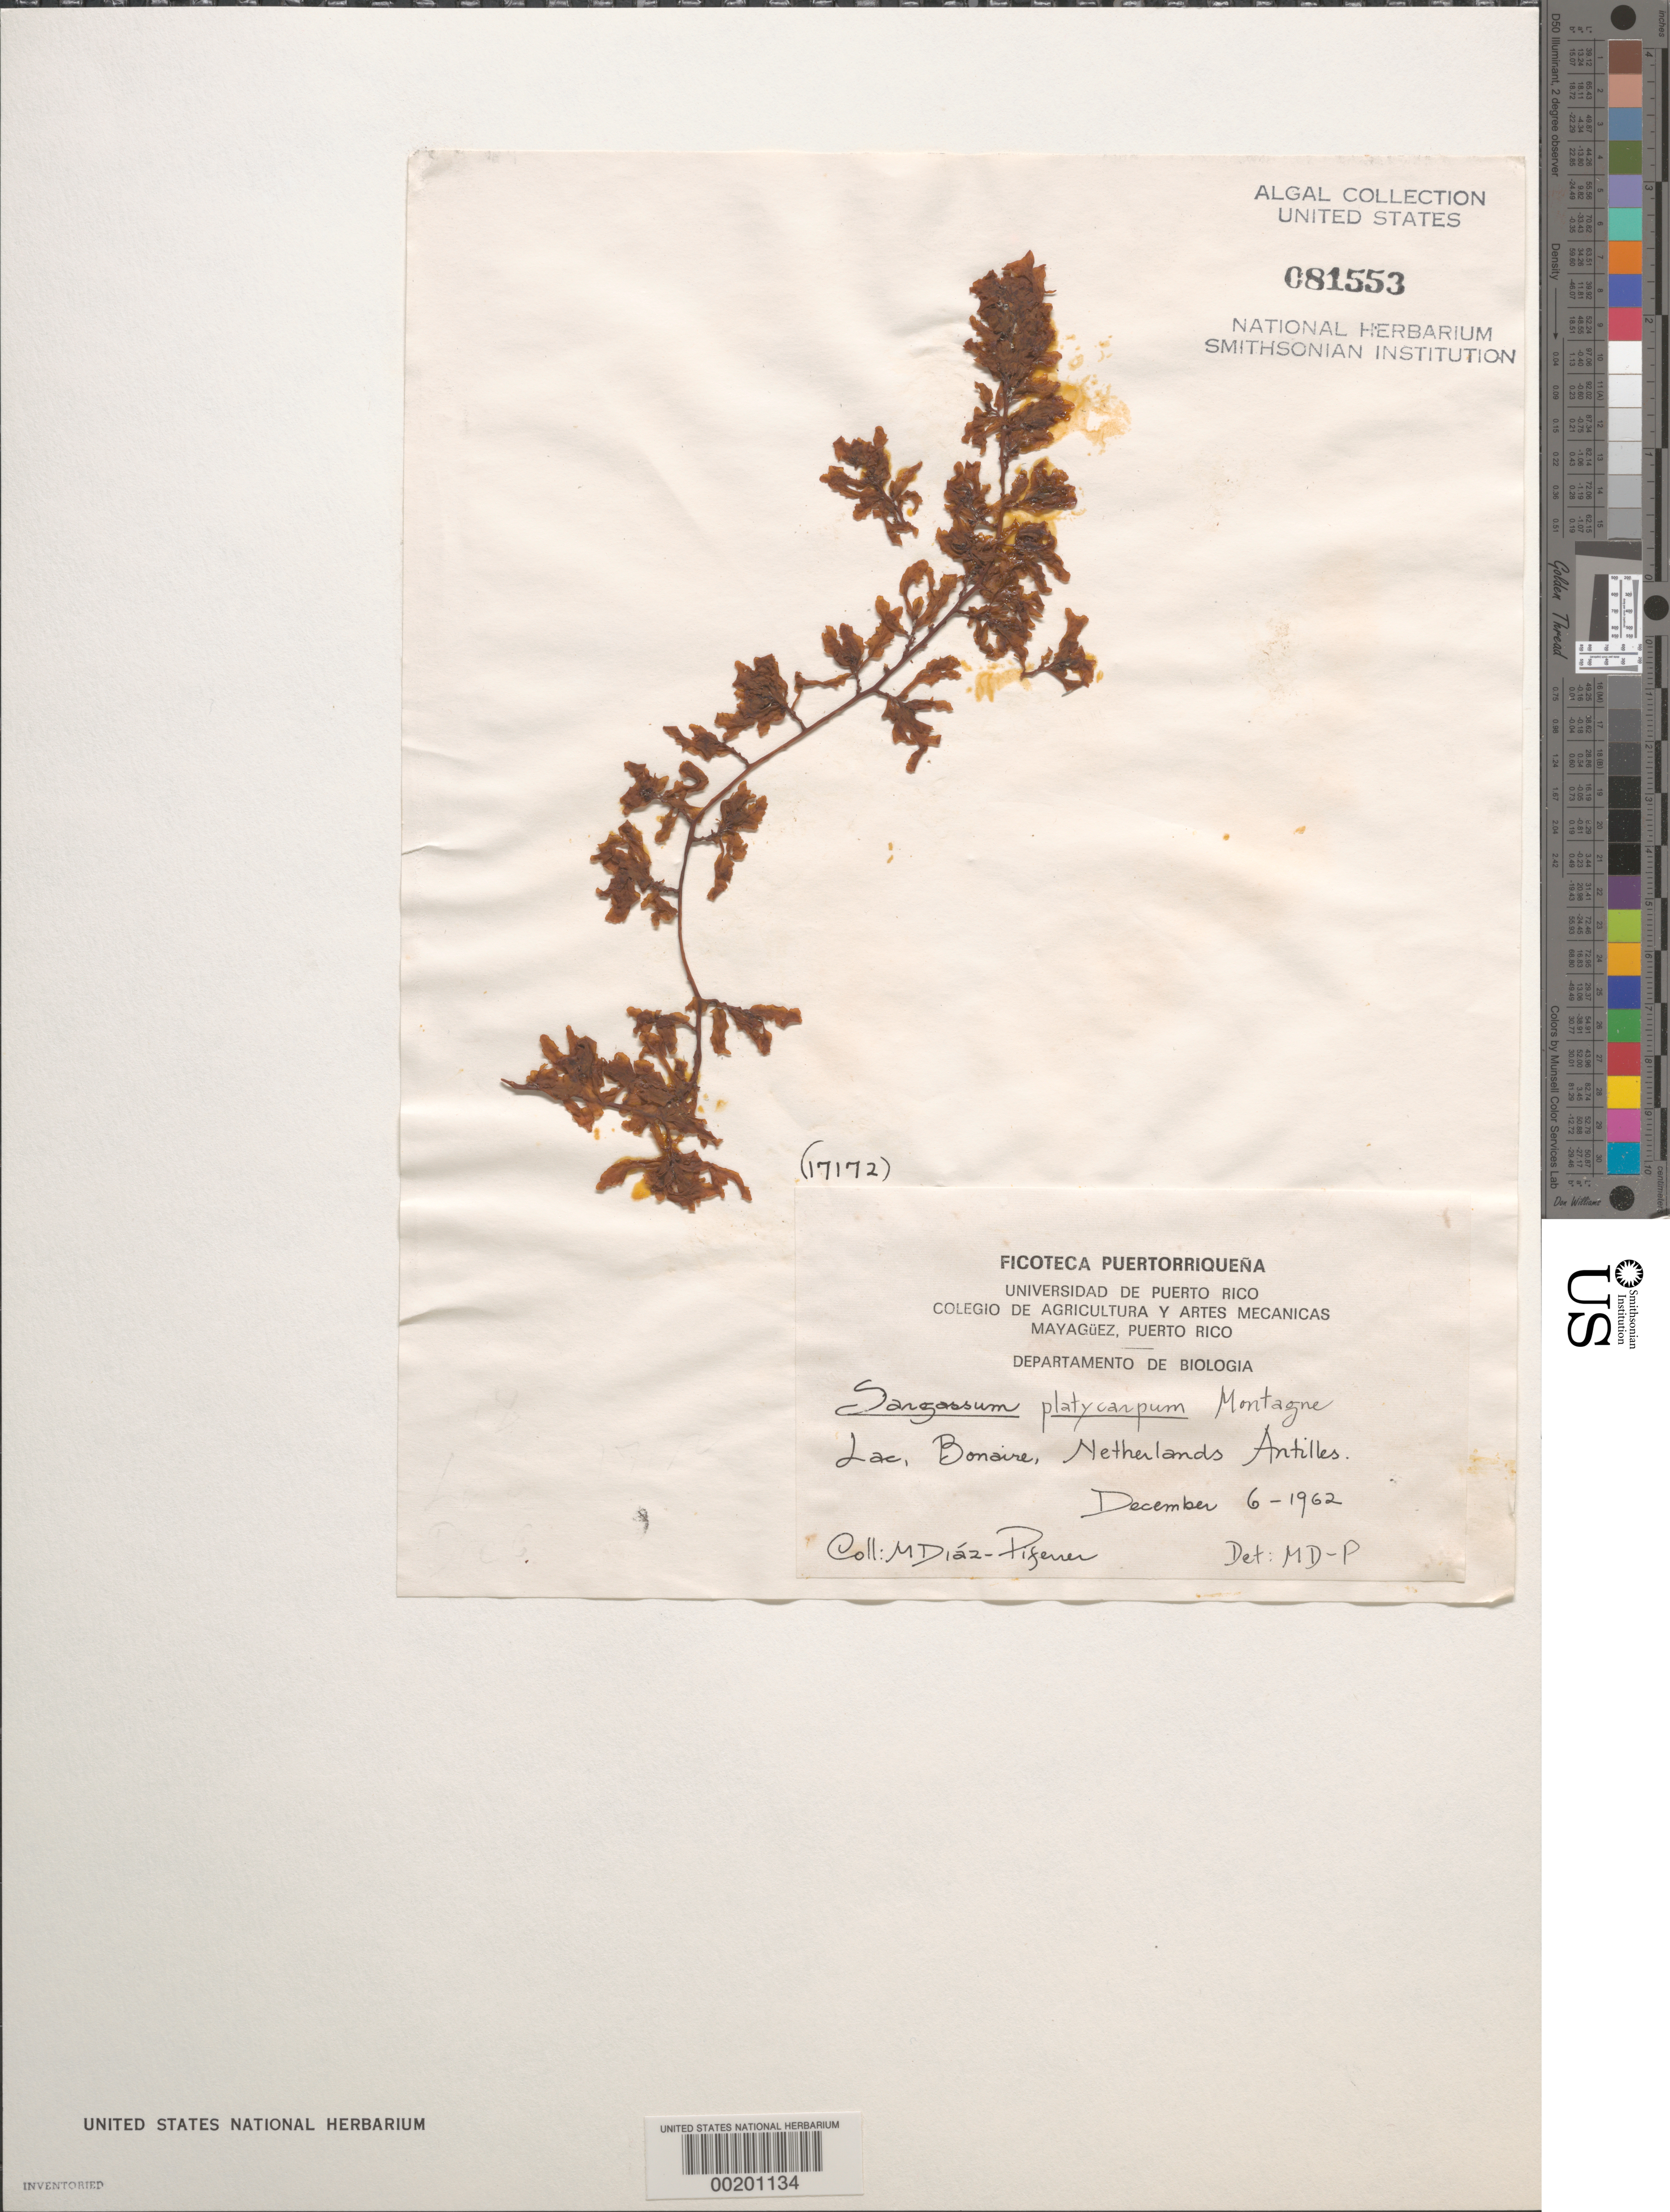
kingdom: Chromista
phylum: Ochrophyta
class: Phaeophyceae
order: Fucales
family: Sargassaceae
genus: Sargassum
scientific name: Sargassum platycarpum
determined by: Diaz-Piferrer, M.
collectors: M. Diaz-Piferrer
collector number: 17172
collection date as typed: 06 Dec 1962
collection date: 1962-12-06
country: Netherlands Antilles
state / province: ABC Islands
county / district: Bonaire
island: Bonaire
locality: Lac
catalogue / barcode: US 81553